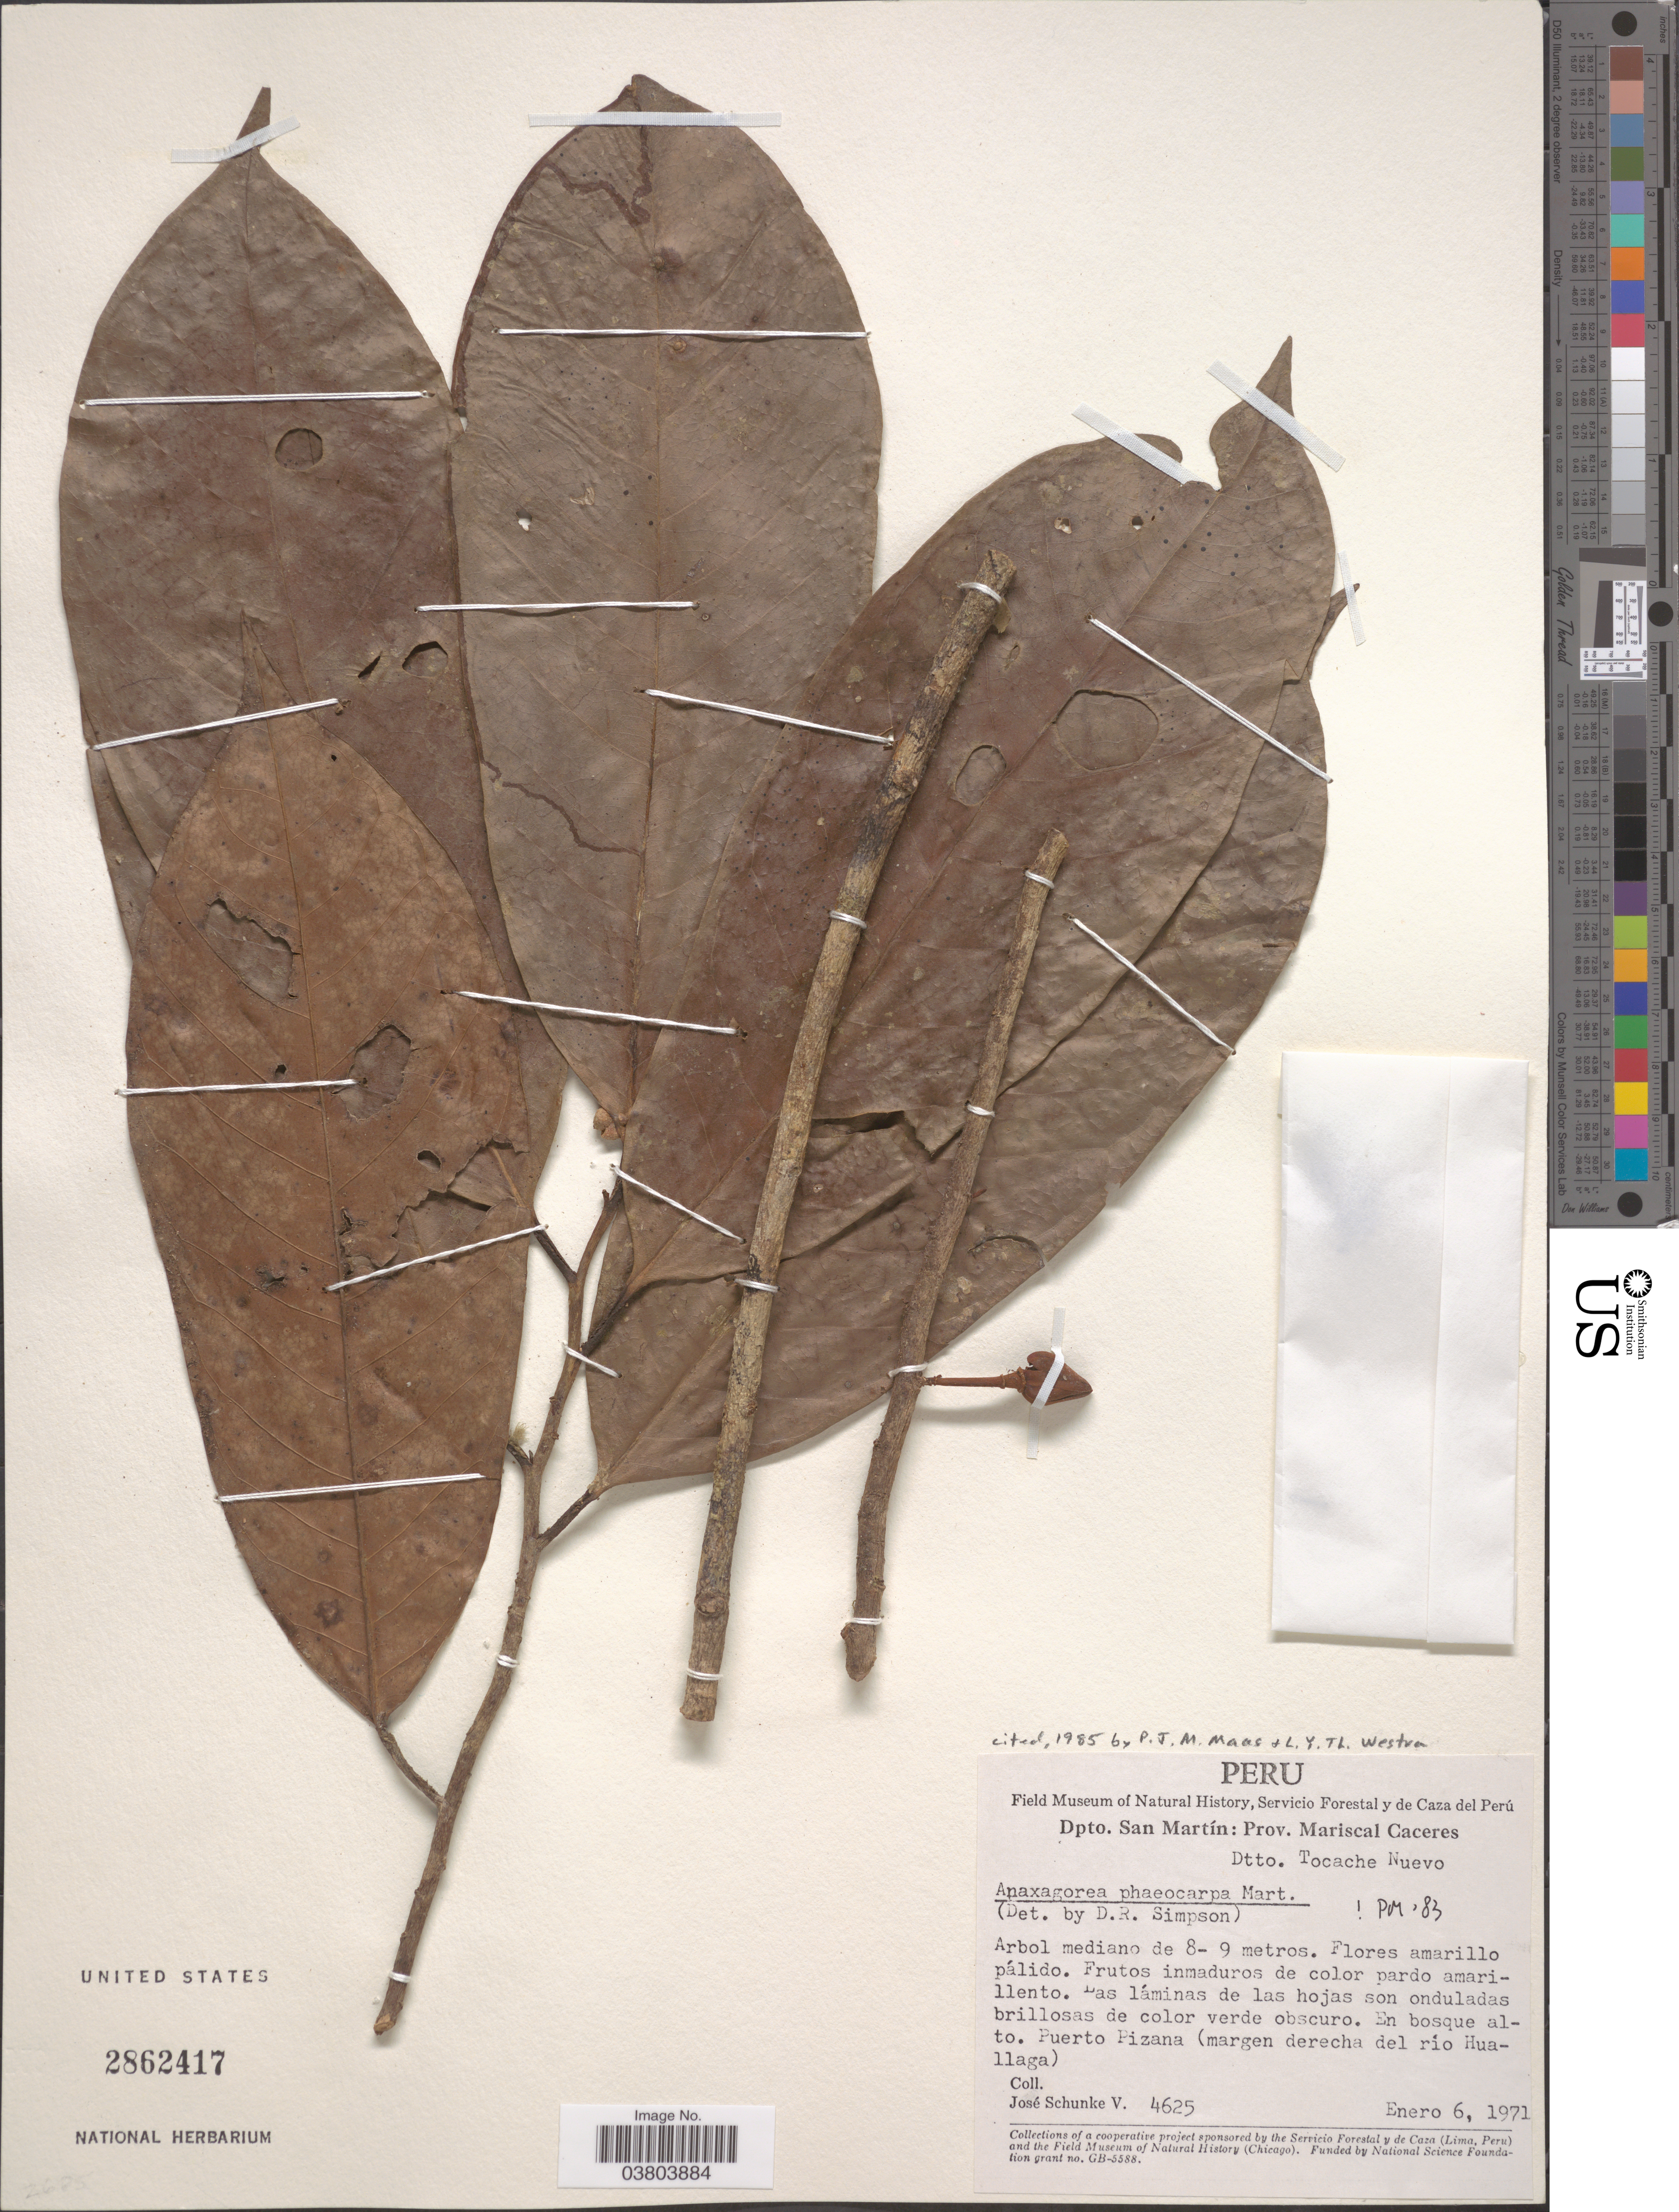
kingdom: Plantae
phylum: Tracheophyta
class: Magnoliopsida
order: Magnoliales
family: Annonaceae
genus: Anaxagorea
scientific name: Anaxagorea phaeocarpa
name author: Mart.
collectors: J. Schunke Vigo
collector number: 4625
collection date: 1971-01-06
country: Peru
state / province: San Martín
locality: Dpto. San Martín: Prov. Mariscal Caceres. Dtto. Tocache Nuevo. En bosque alto. Puerto Pizana (margen derecha del río Huallaga).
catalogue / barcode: US 2862417